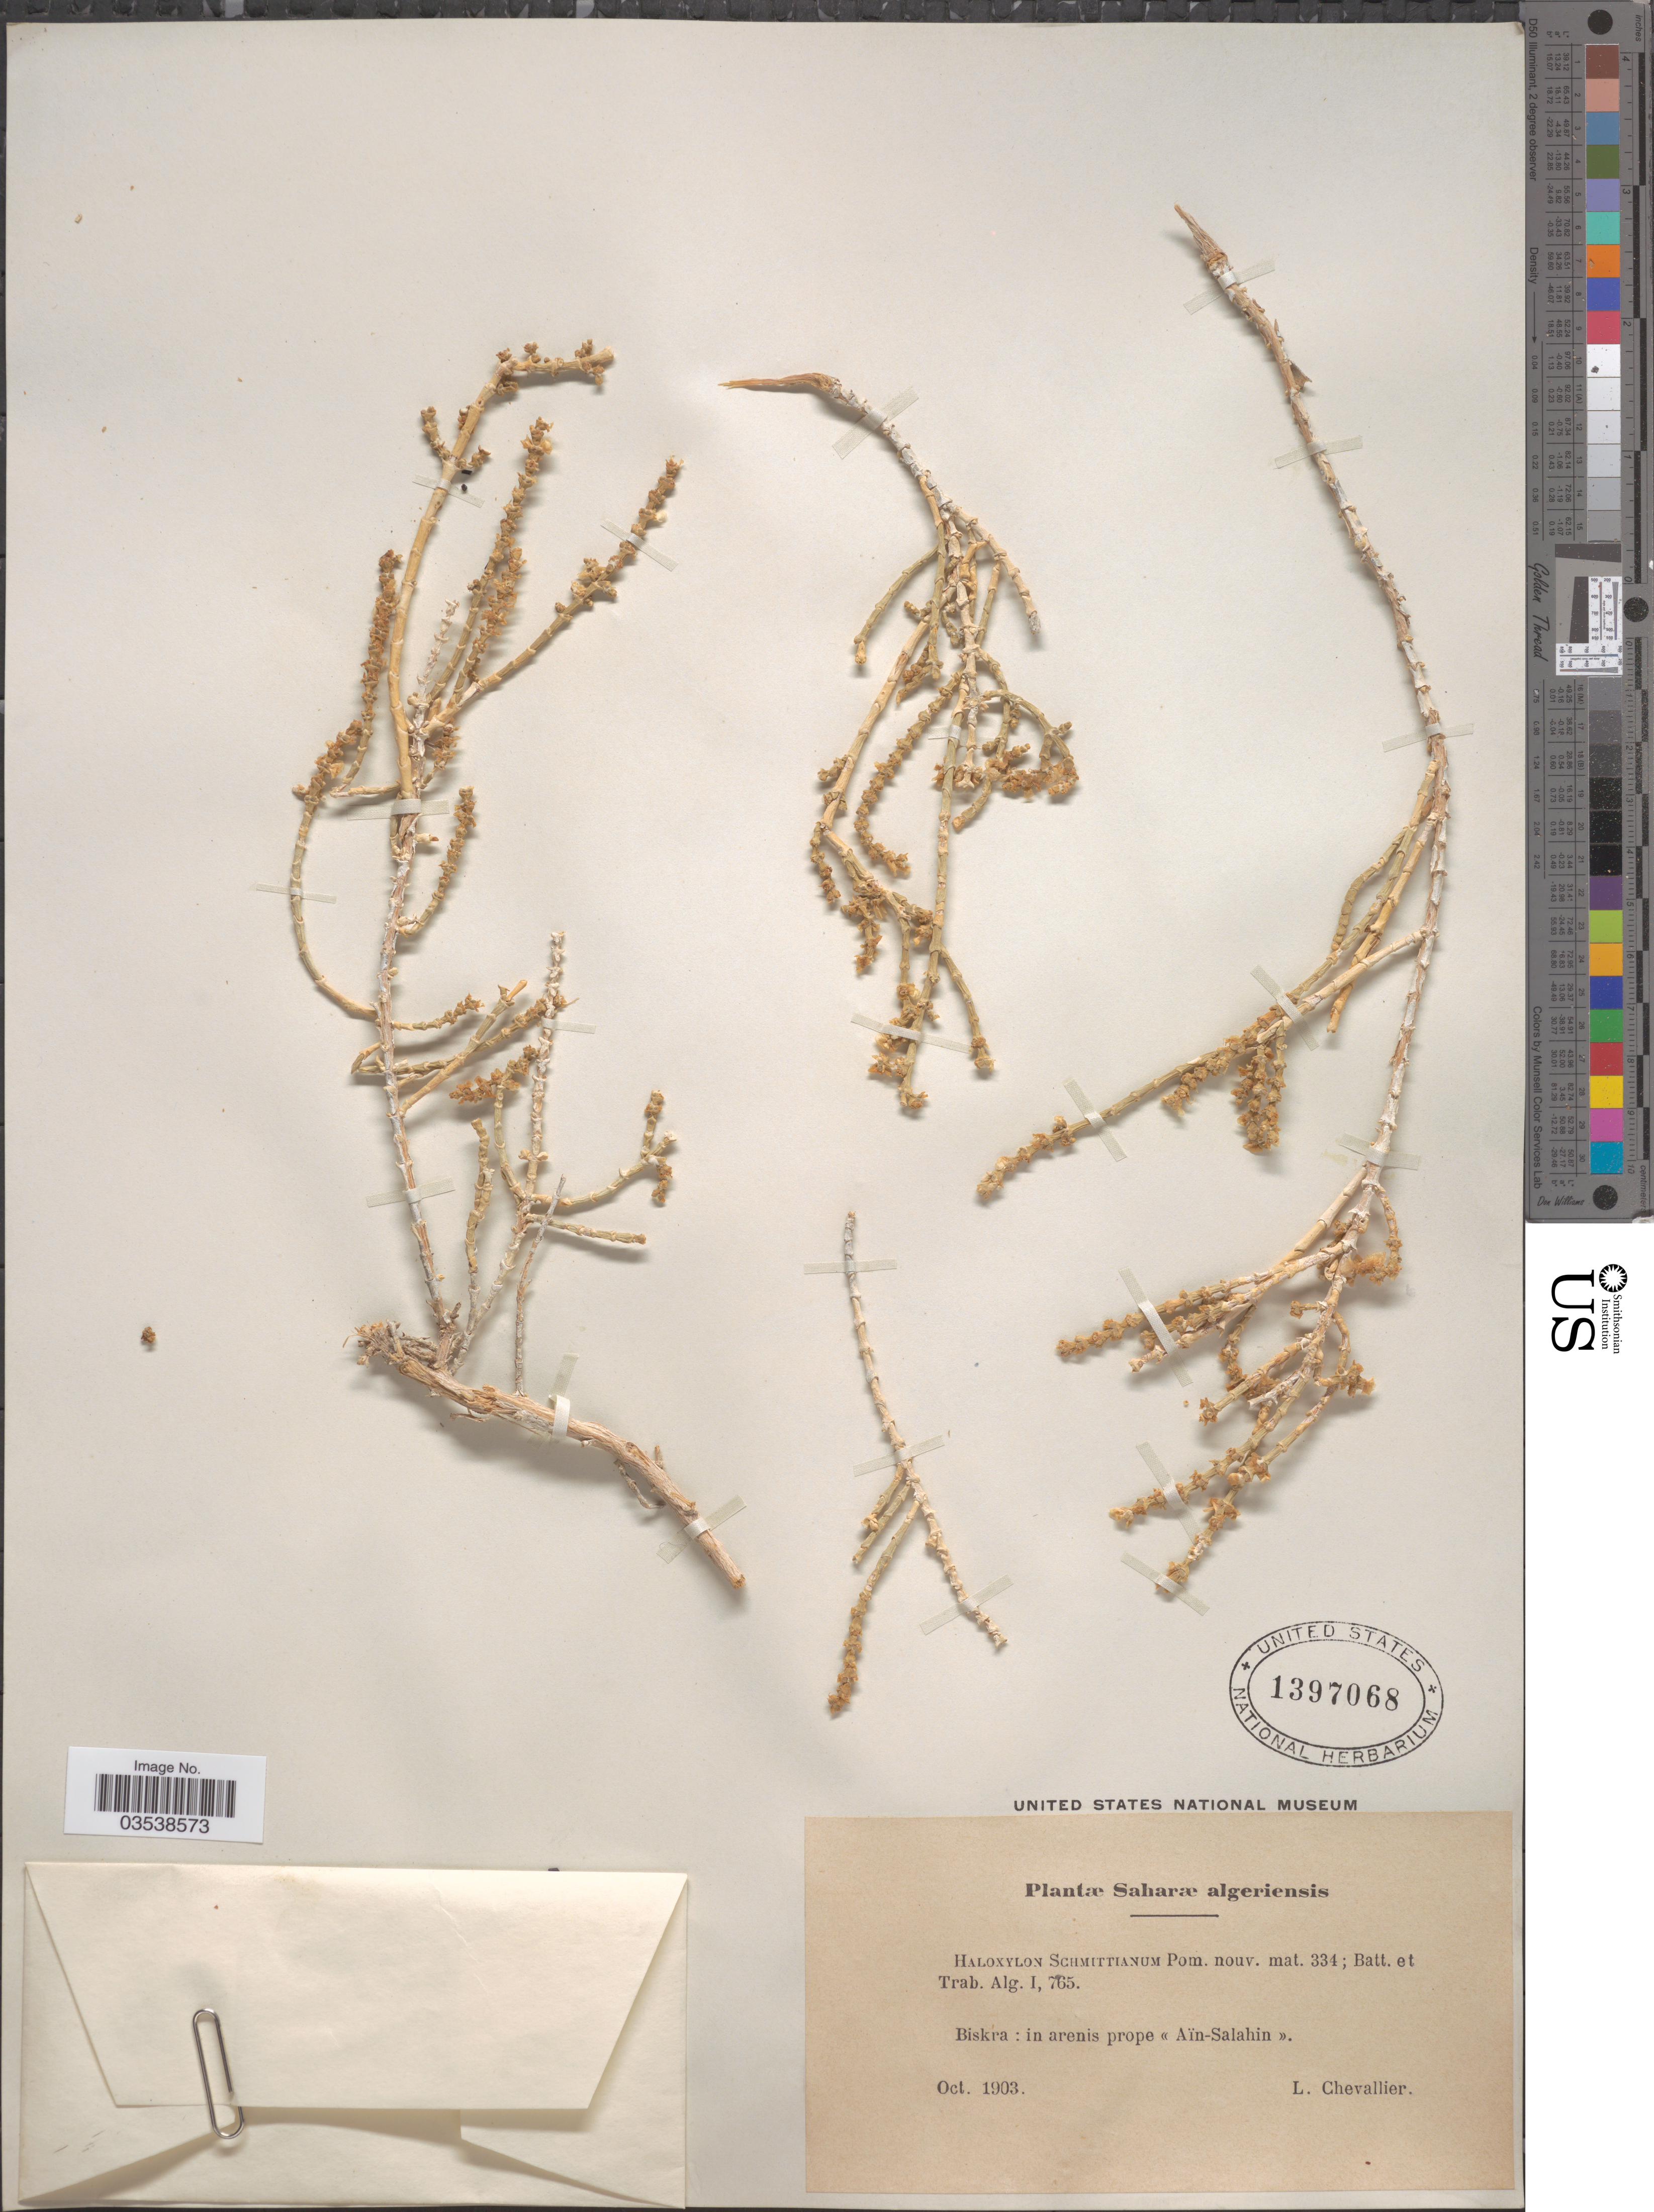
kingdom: Plantae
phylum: Tracheophyta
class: Magnoliopsida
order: Caryophyllales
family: Amaranthaceae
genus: Haloxylon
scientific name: Haloxylon schmittianum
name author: Pomel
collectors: L. Chevallier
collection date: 1903-10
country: Algeria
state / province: Biskra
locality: Saharæ algeriensis. Biskra: in arenis prope <<Aïn-Salahin>>.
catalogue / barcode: US 1397068